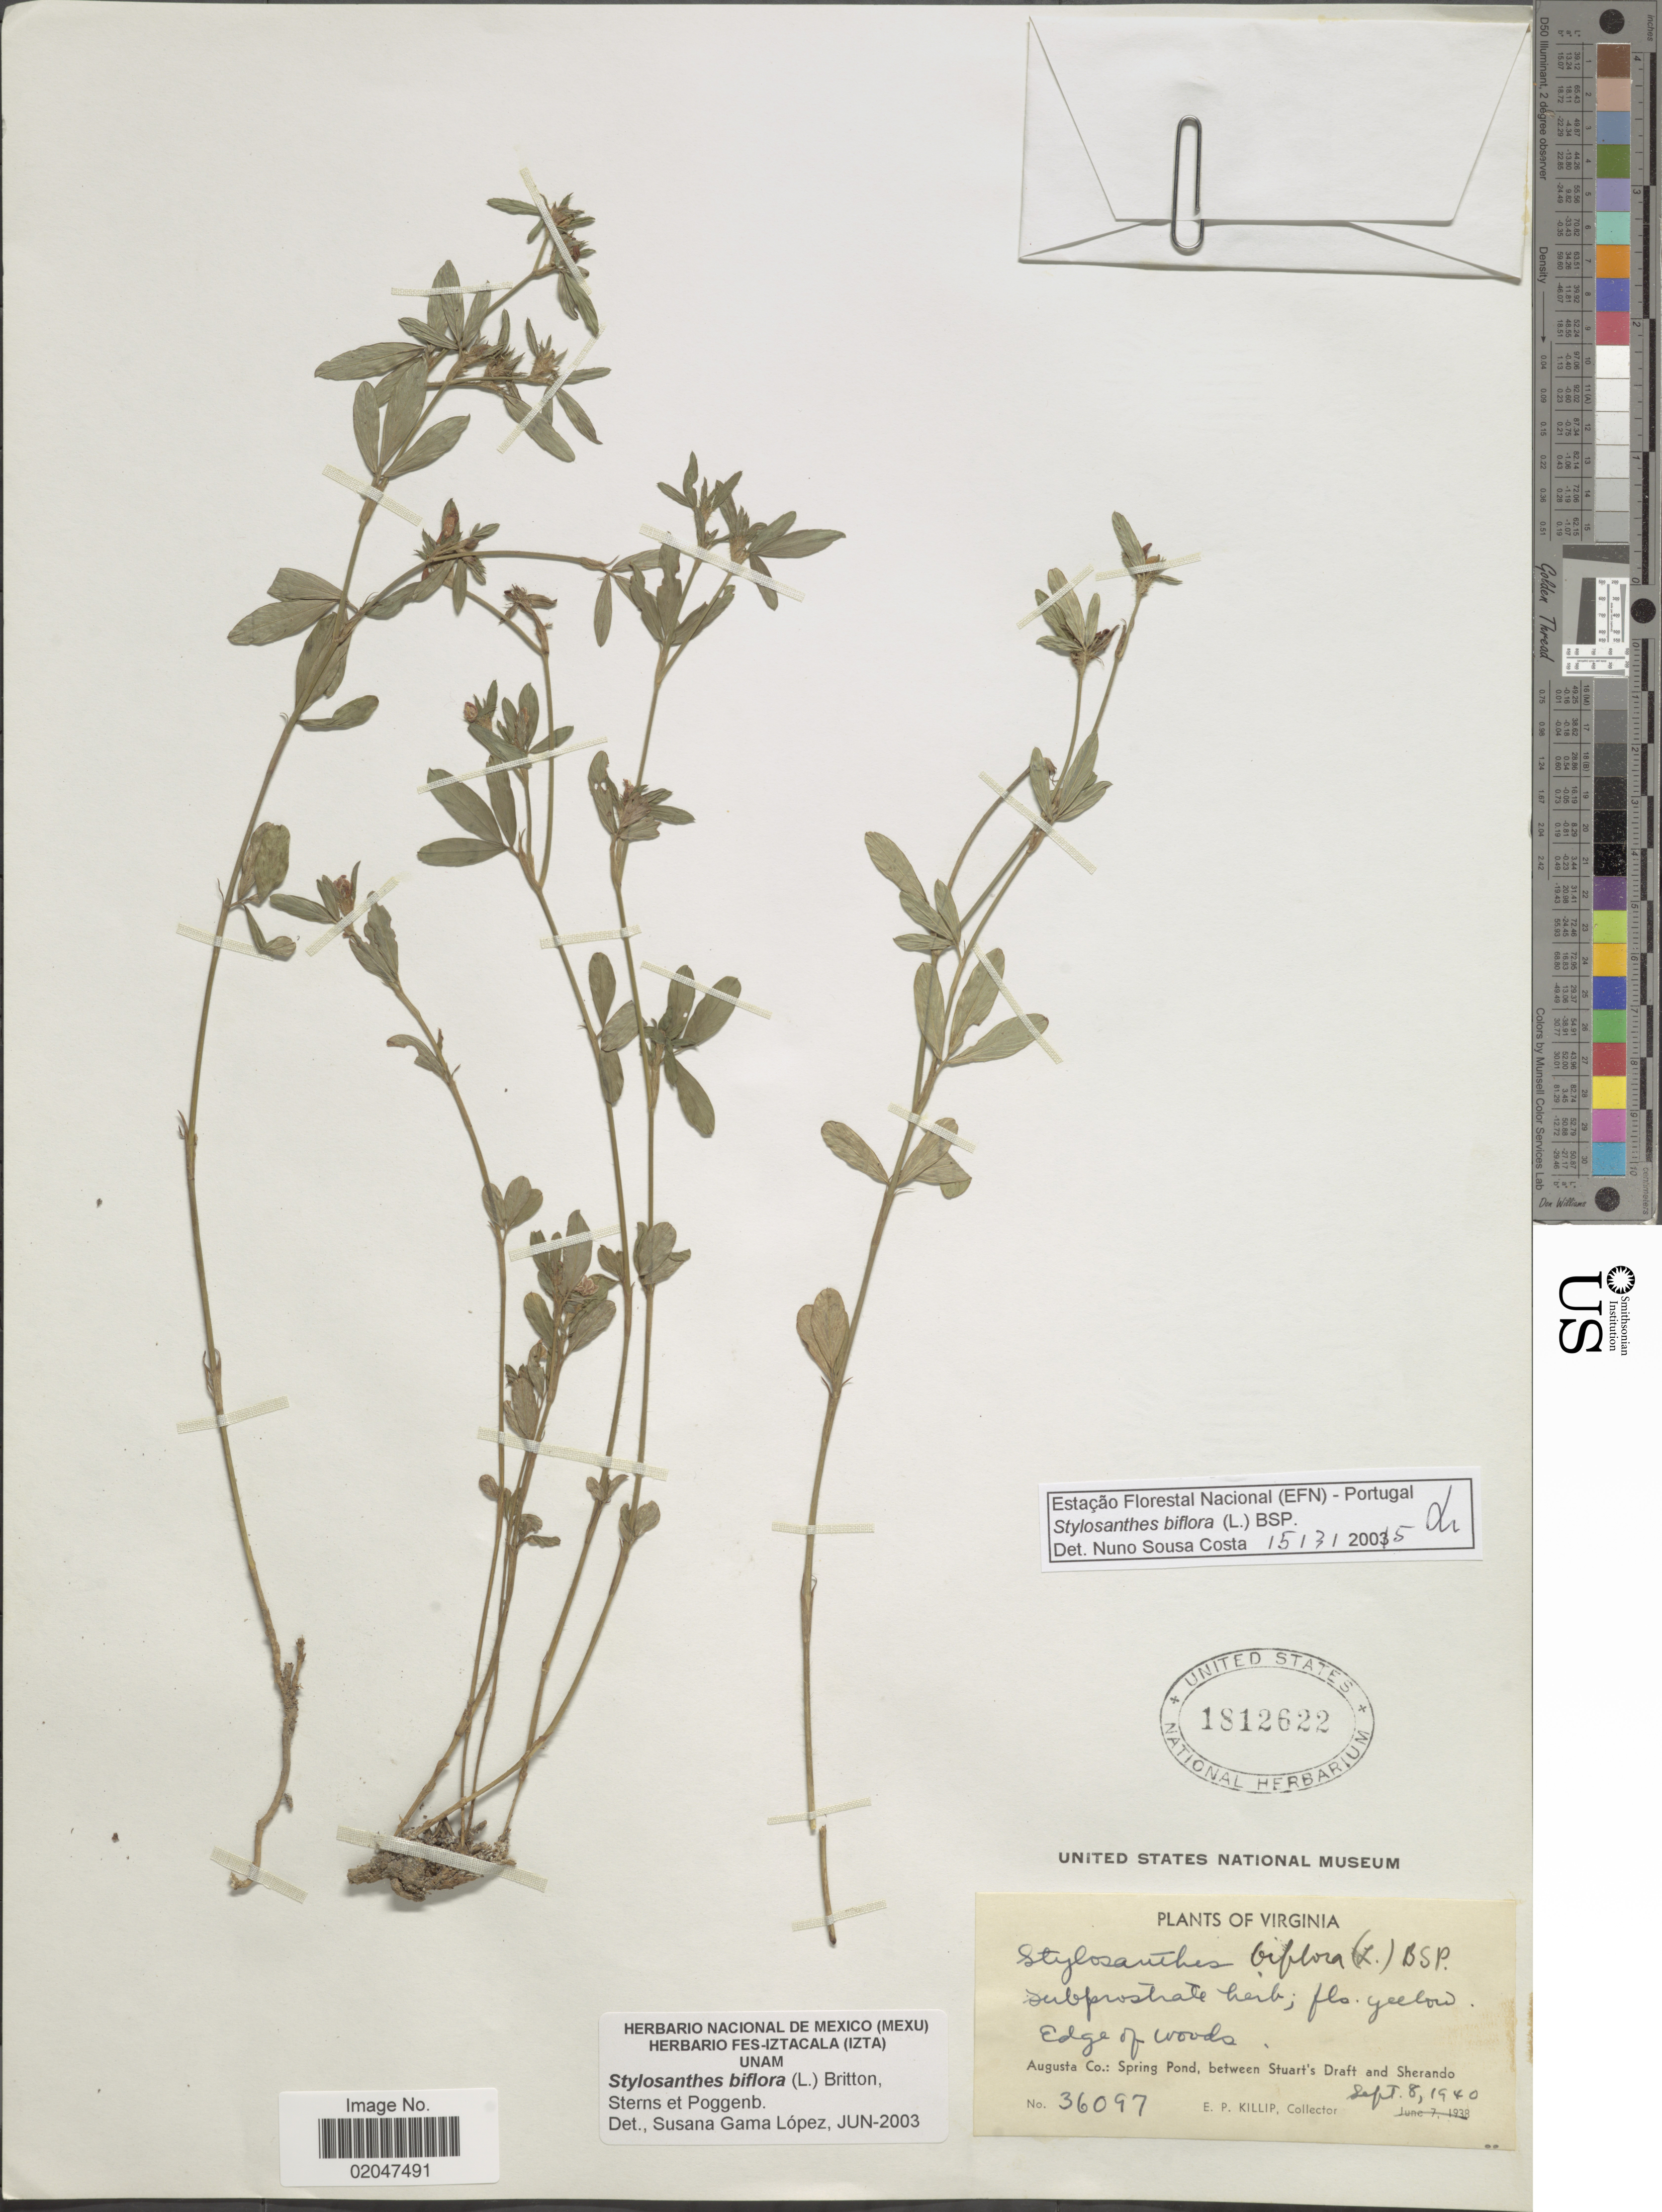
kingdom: Plantae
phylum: Tracheophyta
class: Magnoliopsida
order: Fabales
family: Fabaceae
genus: Stylosanthes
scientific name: Stylosanthes biflora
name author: (L.) Britton et al.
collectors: E. P. Killip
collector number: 36097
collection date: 1940-09-08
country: United States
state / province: Virginia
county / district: Augusta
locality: Edge of woods. Augusta Co.: Spring Pond, between Stuart's Draft and Sherando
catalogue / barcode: US 1812622